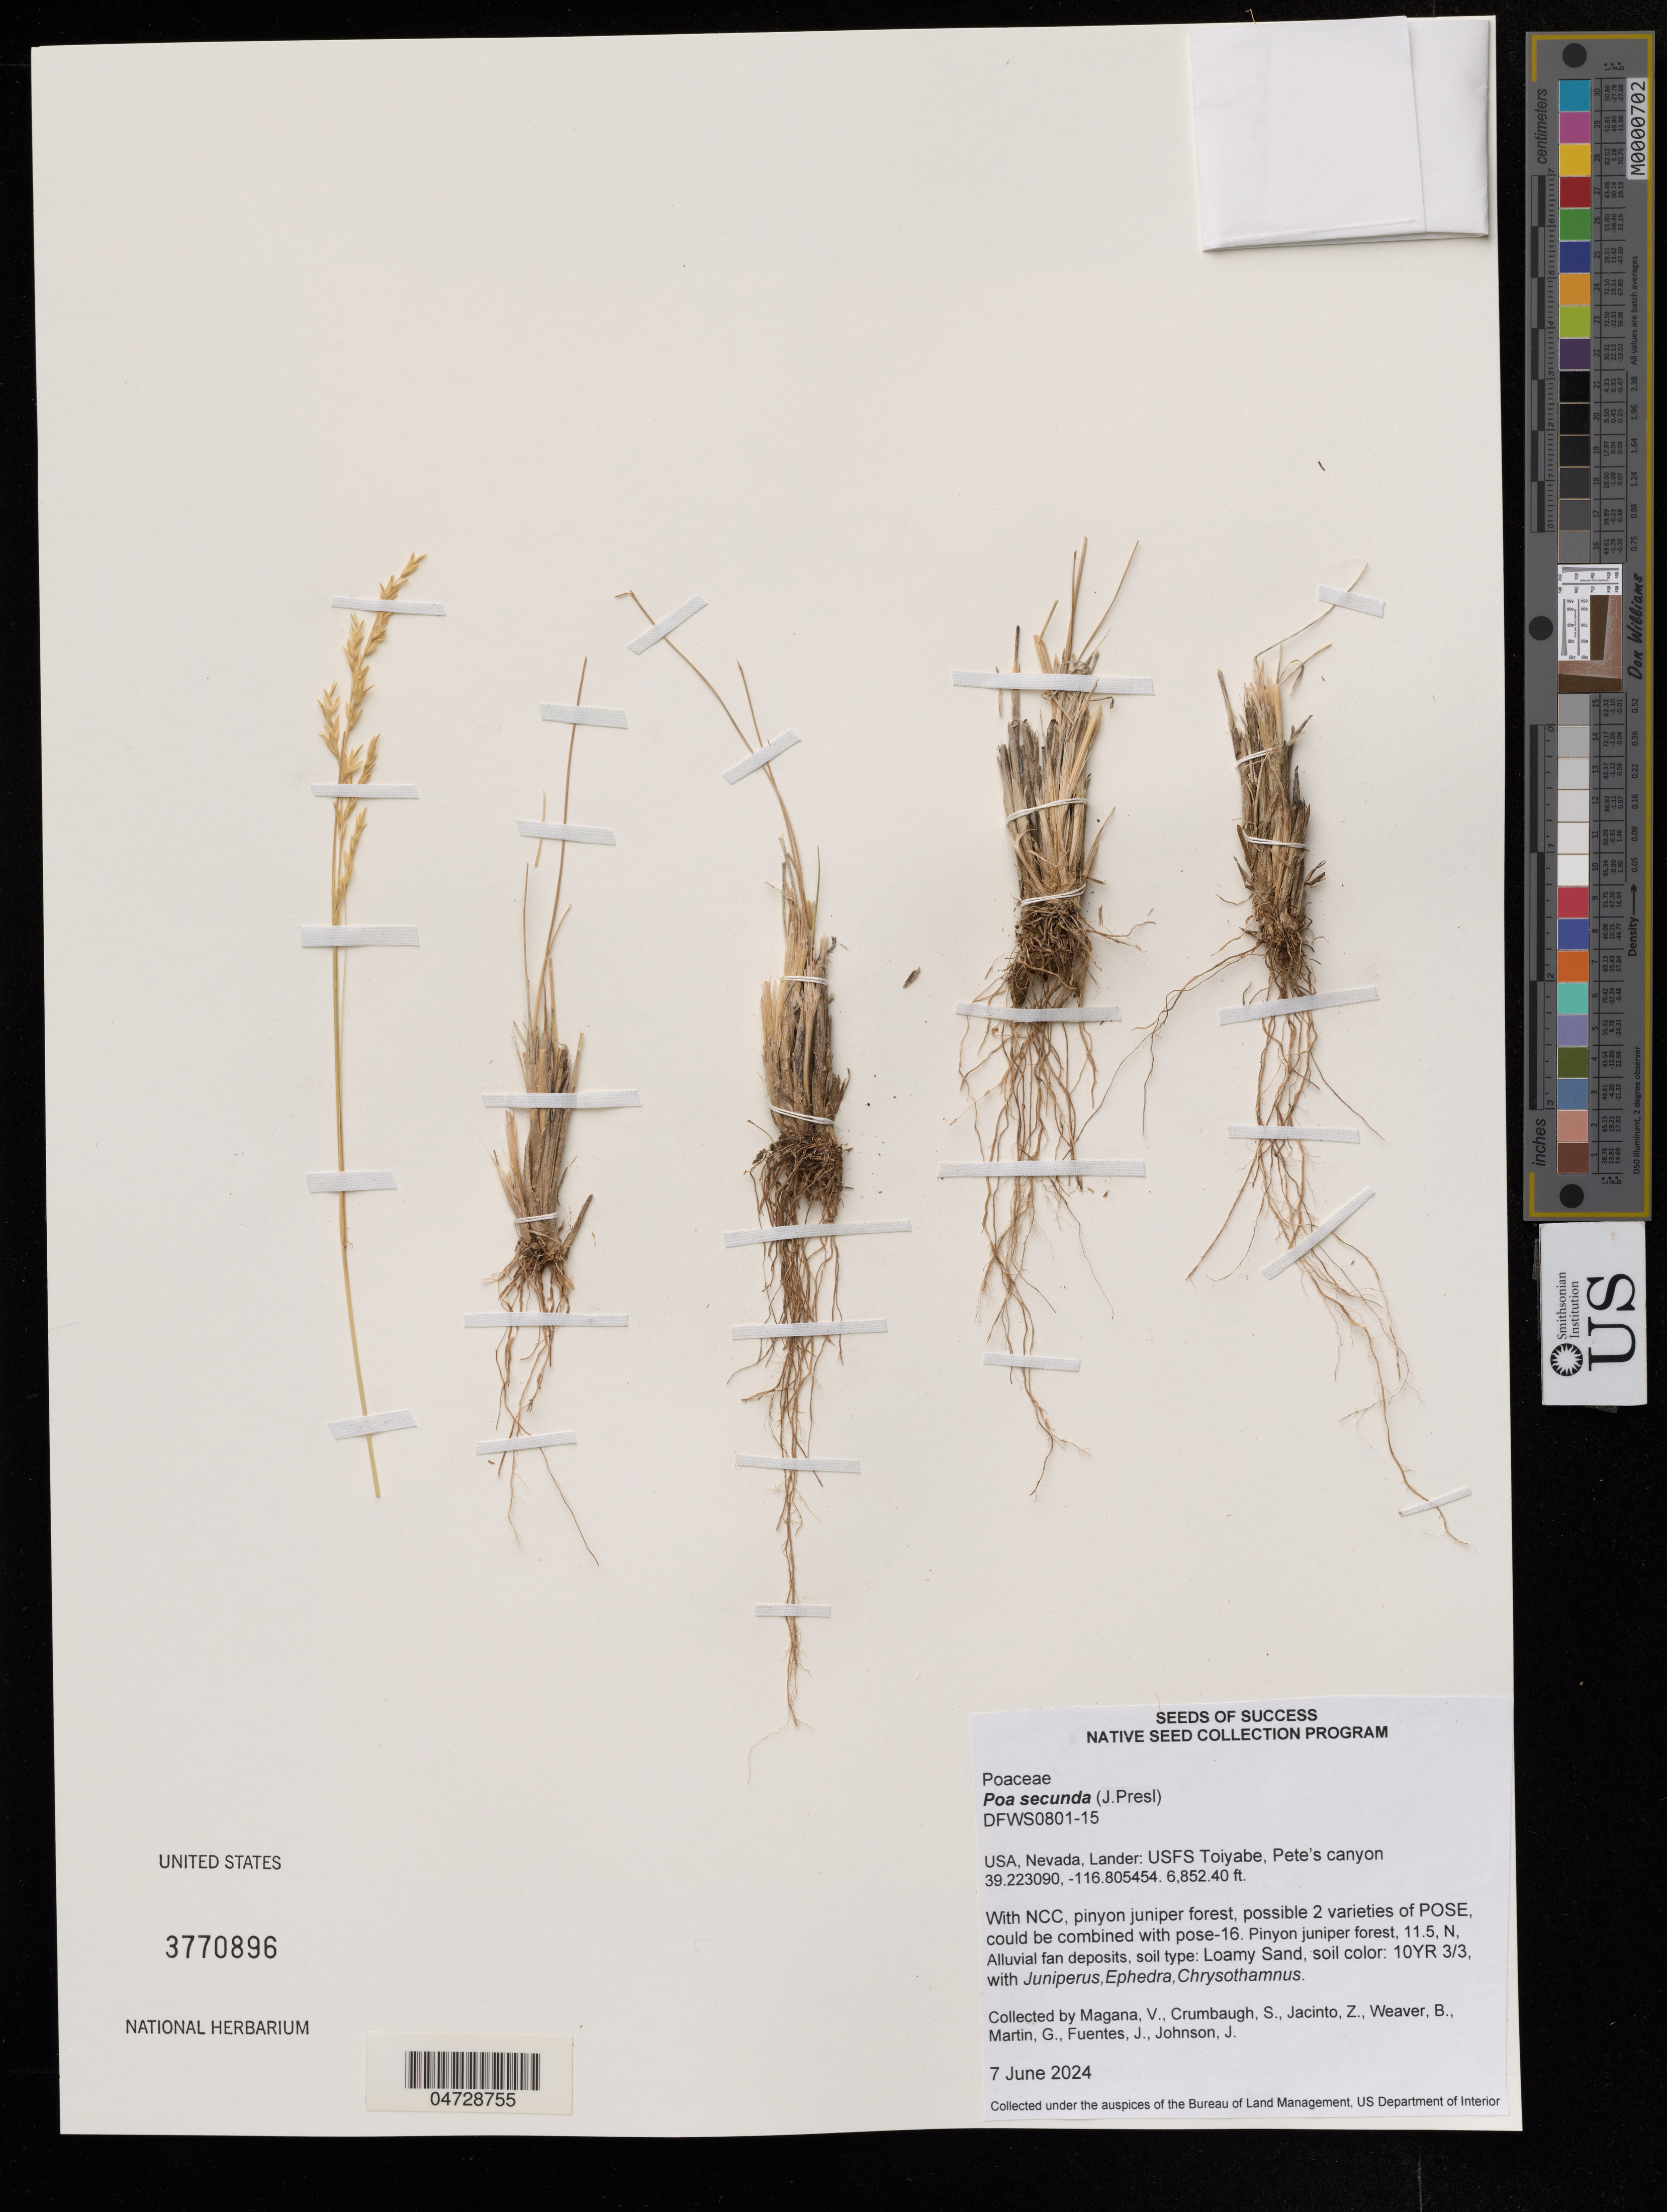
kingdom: Plantae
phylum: Tracheophyta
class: Liliopsida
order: Poales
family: Poaceae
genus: Poa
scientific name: Poa secunda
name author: J. Presl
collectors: V. Magana, S. Crumbaug & Z. Jacinto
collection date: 2024-06-07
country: United States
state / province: Nevada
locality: Lander: USFS Toyiabe, Pete's canyon.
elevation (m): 2088.61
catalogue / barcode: US 3770896